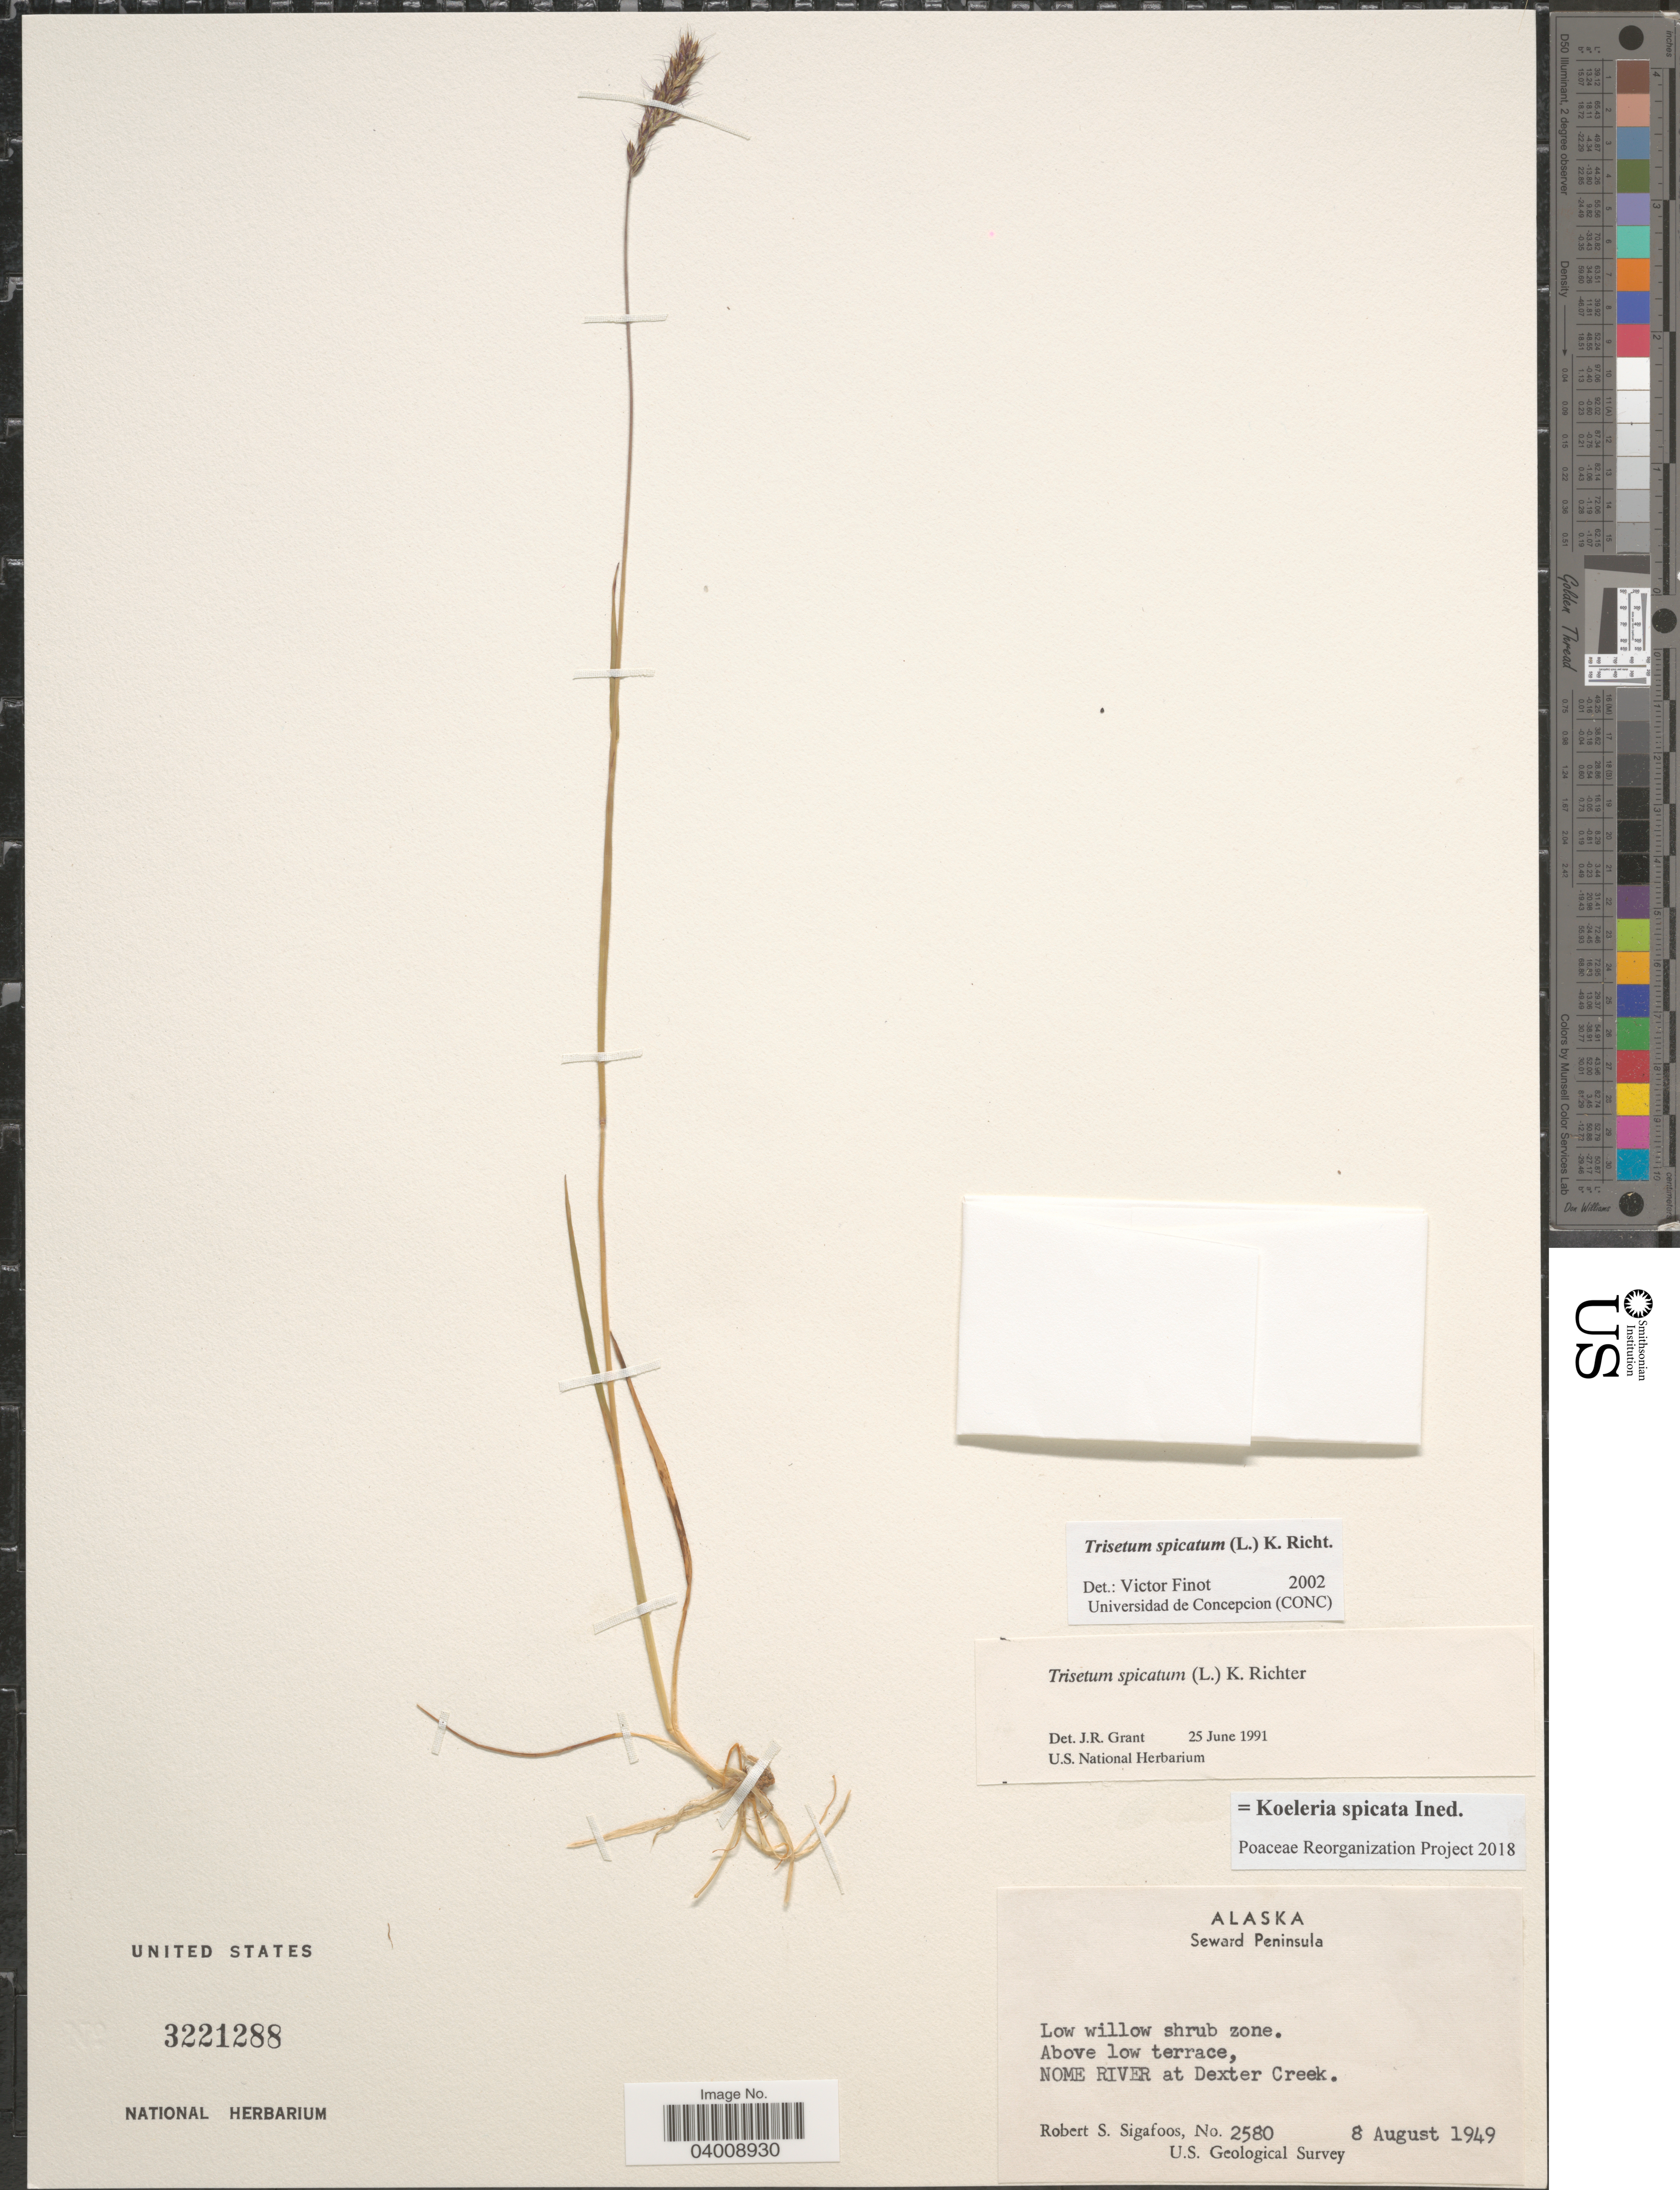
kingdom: Plantae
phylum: Tracheophyta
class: Liliopsida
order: Poales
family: Poaceae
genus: Koeleria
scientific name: Koeleria spicata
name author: (L.) Barberá et al.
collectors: R. Sigafoos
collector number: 2580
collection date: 1949-08-08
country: United States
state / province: Alaska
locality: Seward Peninsula. Low willow shrub zone. Above low terrace, Nome River at Dexter Creek.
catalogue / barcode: US 3221288